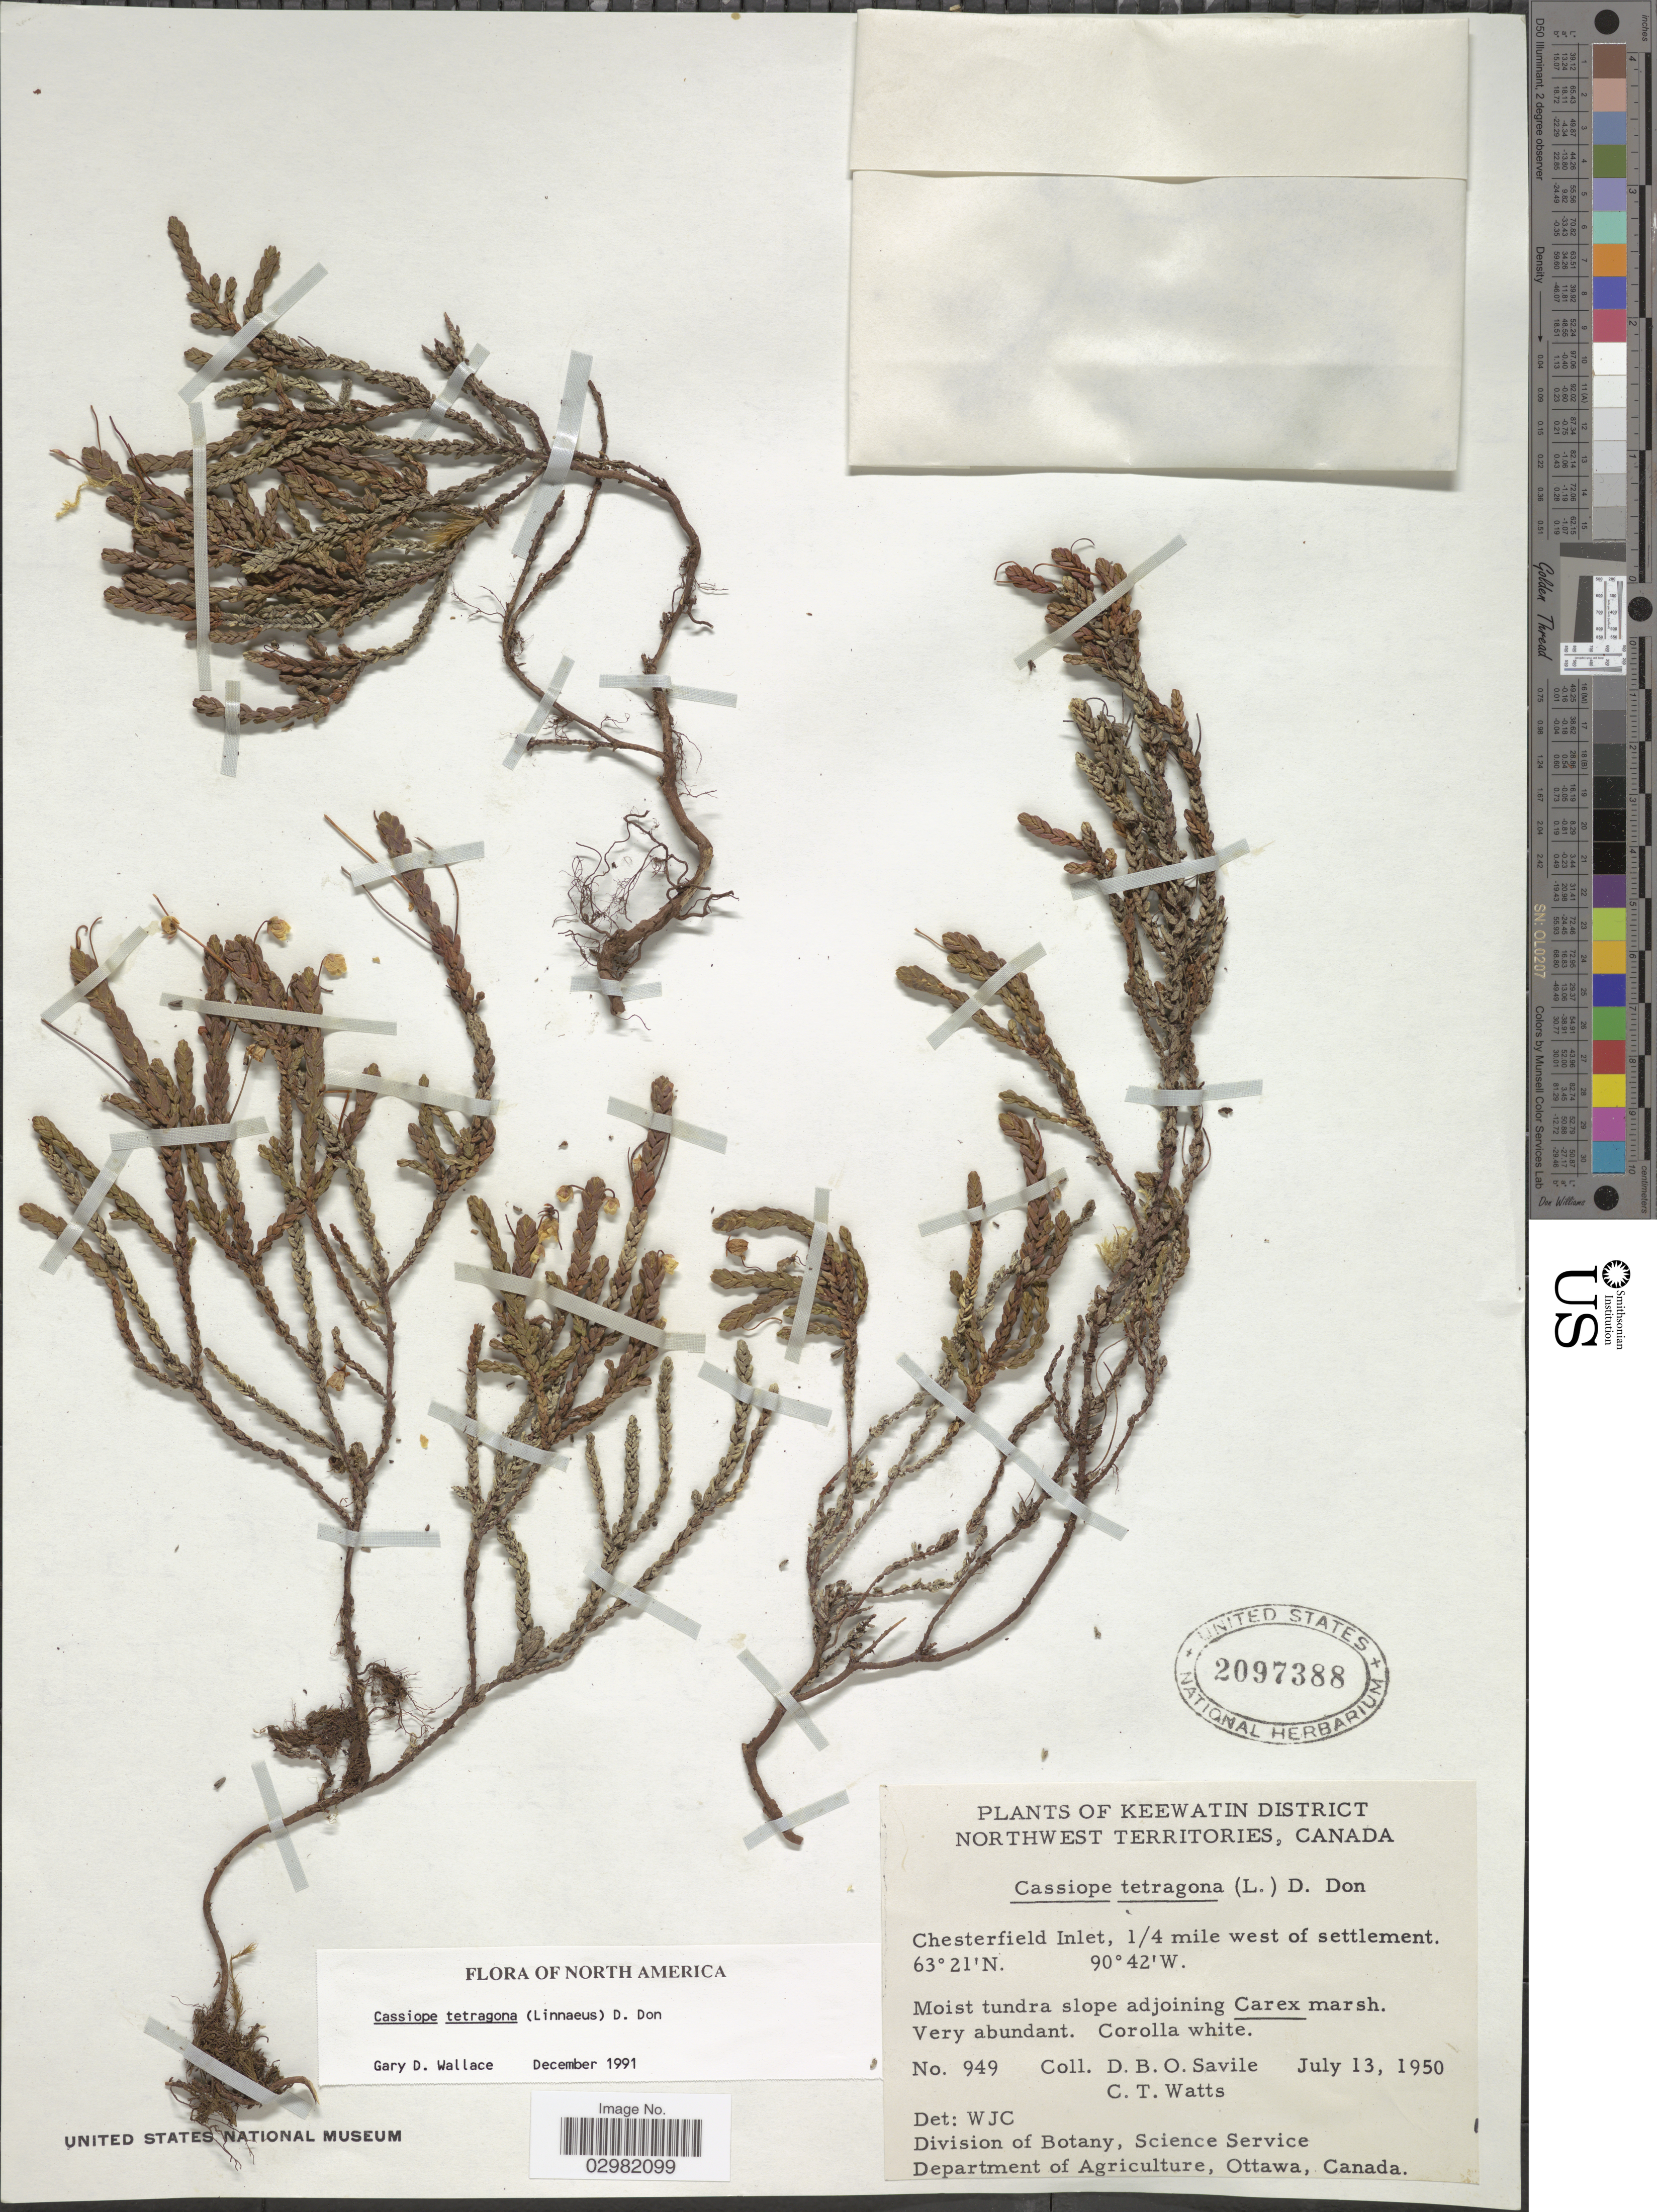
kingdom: Plantae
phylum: Tracheophyta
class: Magnoliopsida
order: Ericales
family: Ericaceae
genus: Cassiope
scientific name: Cassiope tetragona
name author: (L.) D. Don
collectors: D. Savile & C. Watts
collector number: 949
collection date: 1950-07-13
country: Canada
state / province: Northwest Territories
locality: Keewatin District. Chesterfield Inlet, ¼ mile west of settlement.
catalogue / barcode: US 2097388